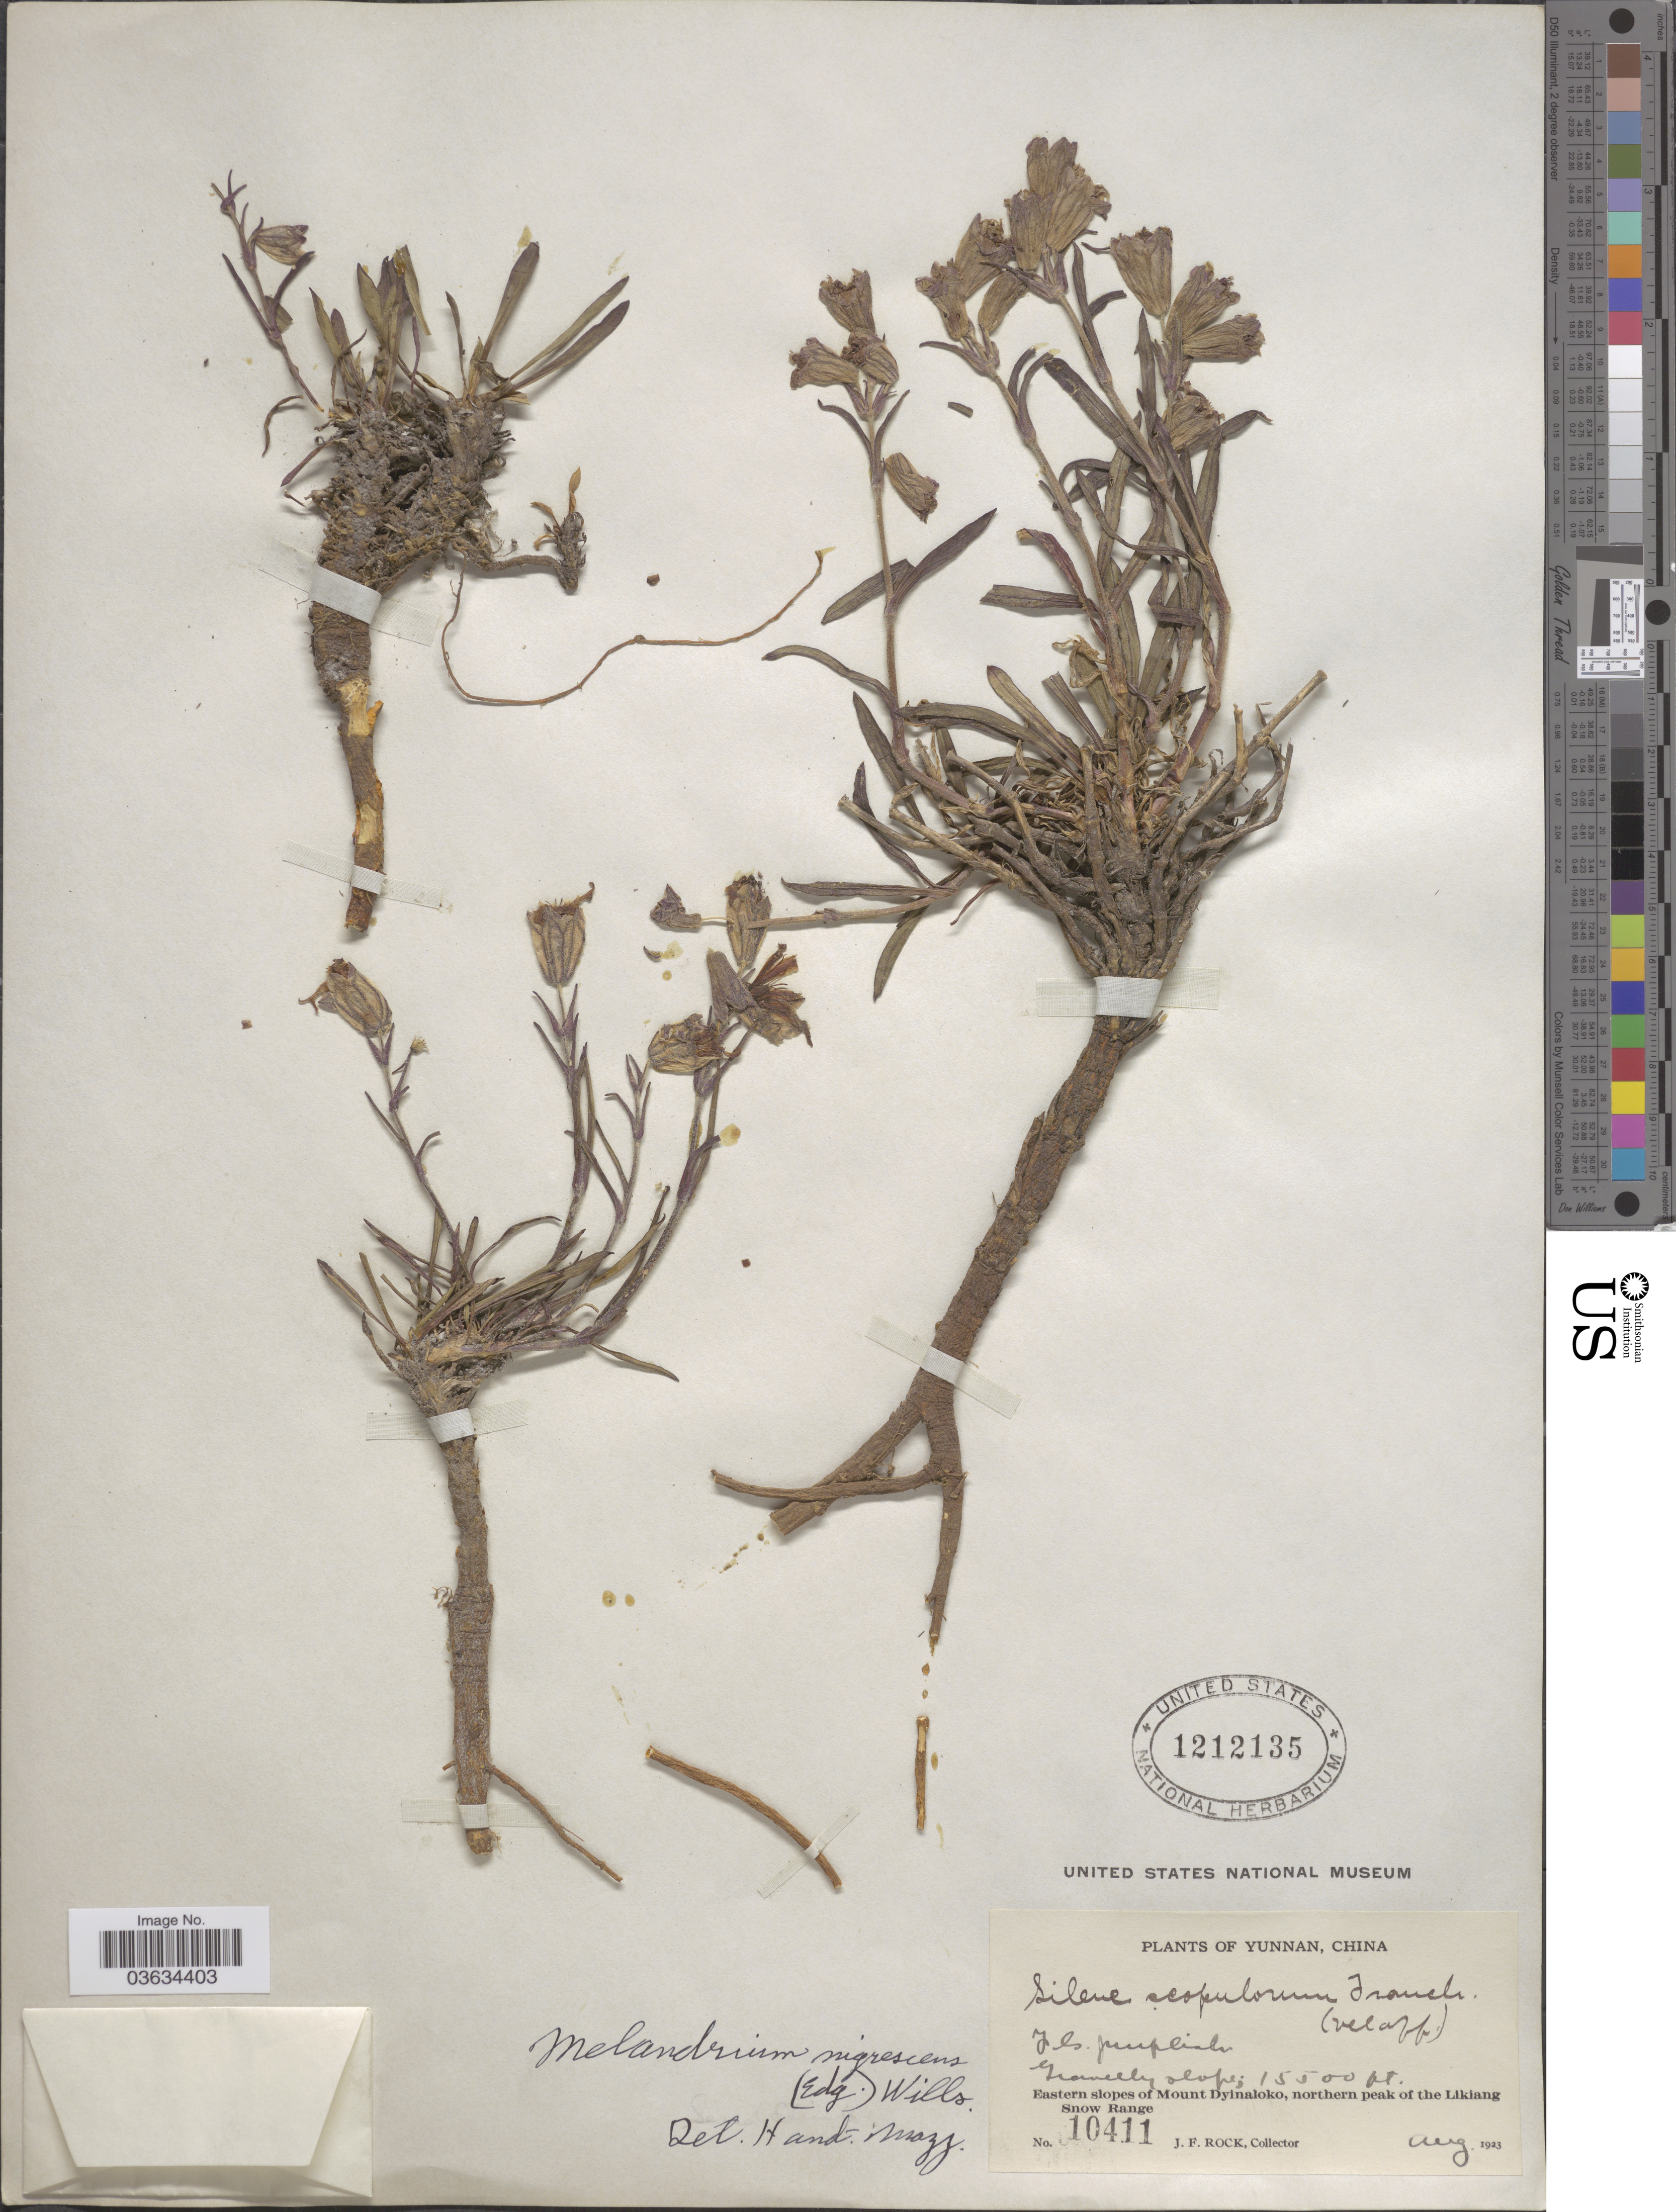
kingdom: Plantae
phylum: Tracheophyta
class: Magnoliopsida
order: Caryophyllales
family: Caryophyllaceae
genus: Silene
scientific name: Silene scopulorum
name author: Franch.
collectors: J. Rock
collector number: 10411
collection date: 1923-08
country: China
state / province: Yunnan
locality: Eastern slopes of Mount Dyinaloko, northern peak of the Likiang Snow Range.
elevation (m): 4724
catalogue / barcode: US 1212135